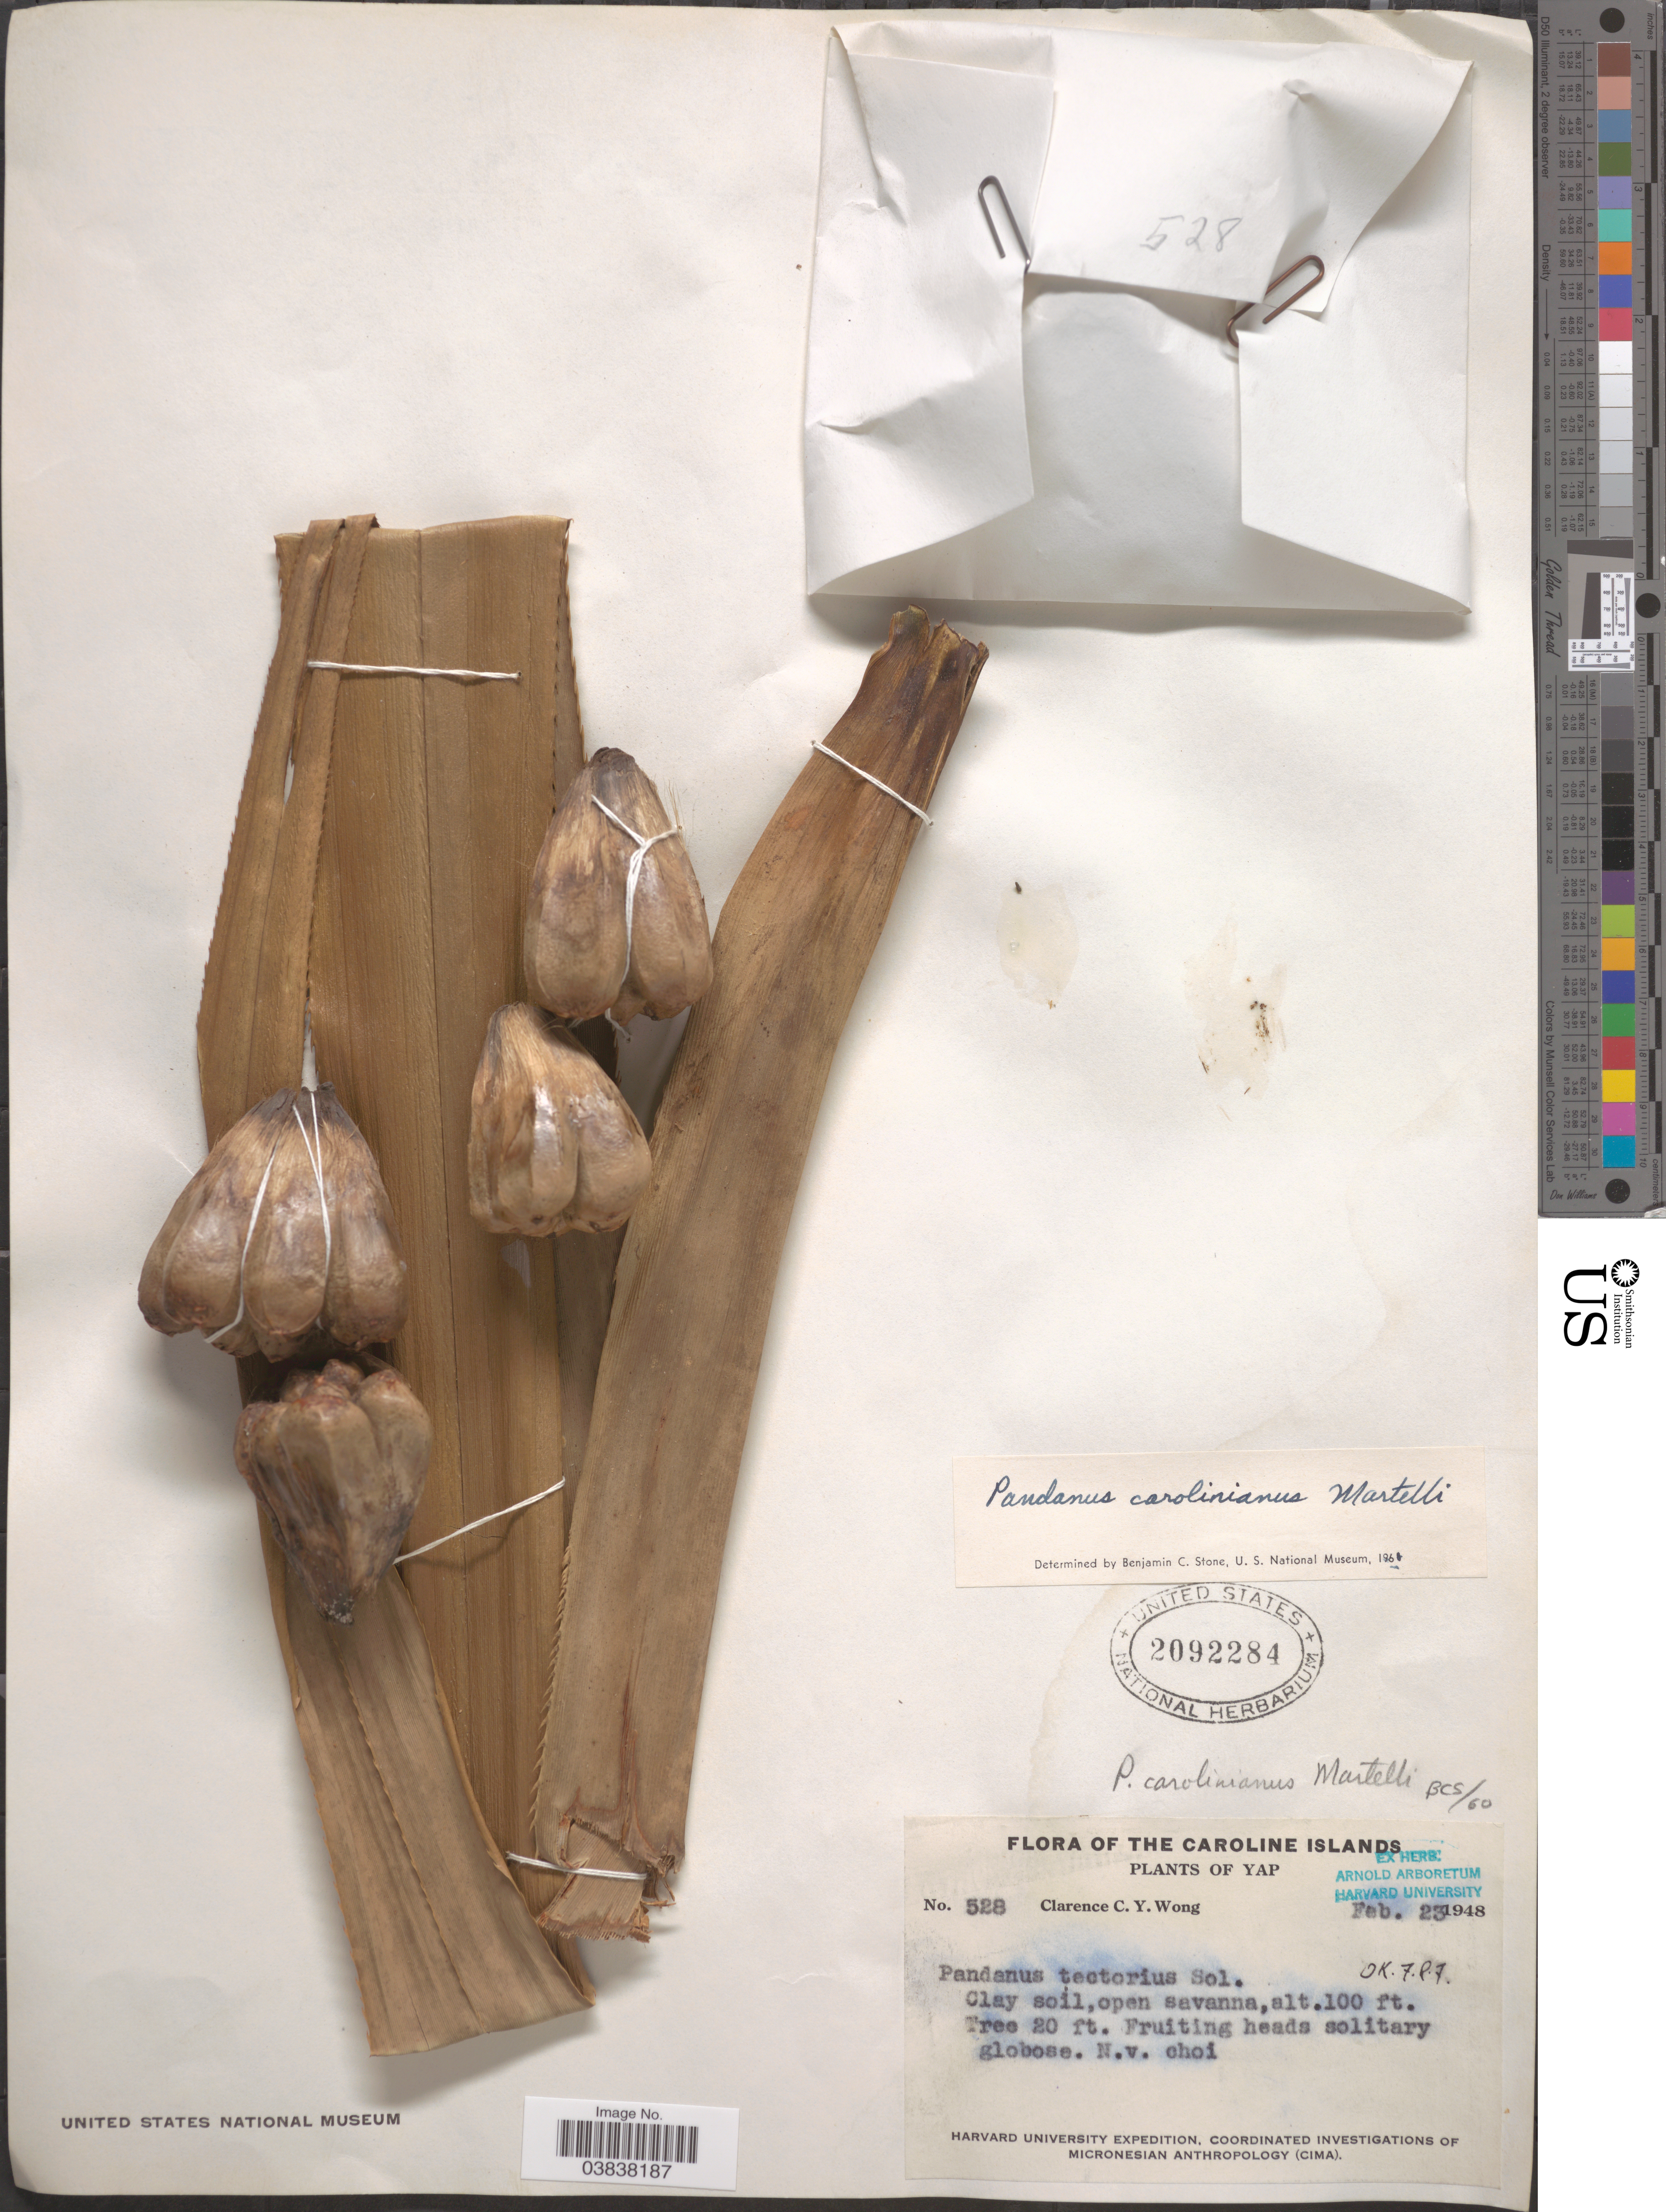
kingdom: Plantae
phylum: Tracheophyta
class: Liliopsida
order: Pandanales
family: Pandanaceae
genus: Pandanus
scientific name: Pandanus carolinianus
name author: Martelli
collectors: C. Y. C. Wong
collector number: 528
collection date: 1948-02-23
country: Micronesia, Federated States of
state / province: Yap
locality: The Caroline Islands.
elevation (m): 30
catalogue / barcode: US 2092284